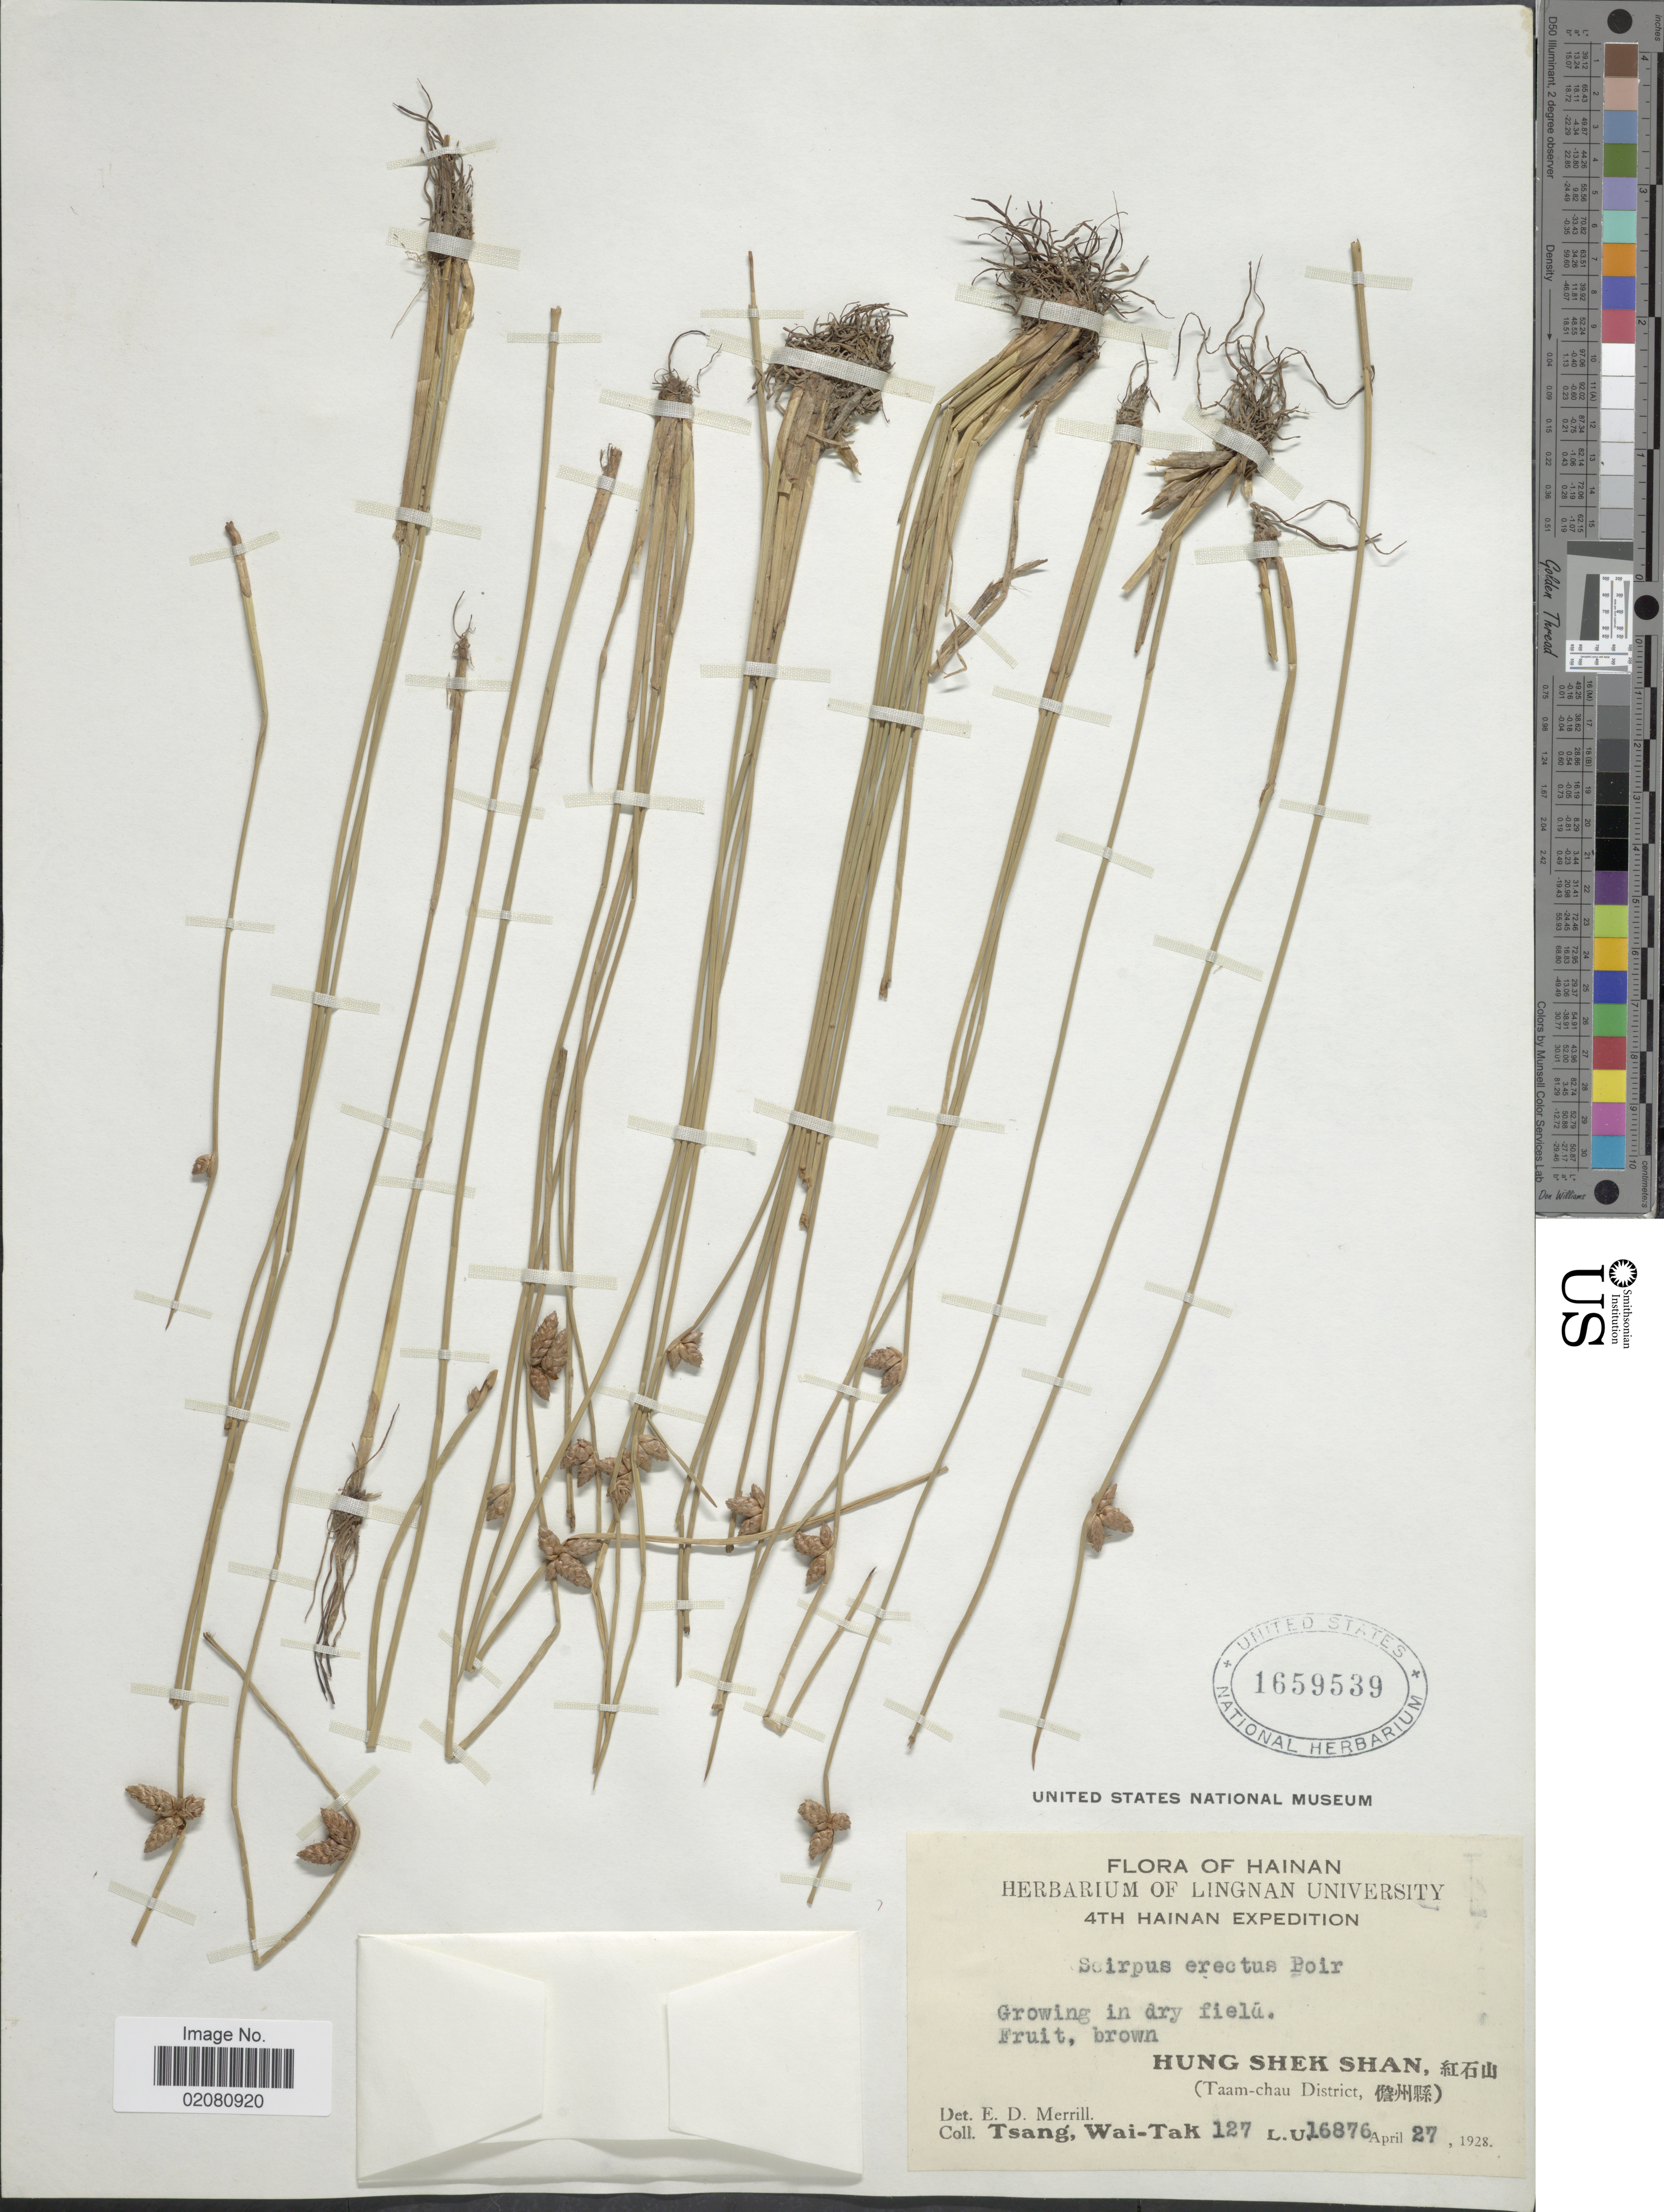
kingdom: Plantae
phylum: Tracheophyta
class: Liliopsida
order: Poales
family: Cyperaceae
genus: Schoenoplectus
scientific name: Schoenoplectus juncoides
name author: (Roxb.) Palla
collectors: W. T. Tsang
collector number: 127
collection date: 1928-04-27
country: China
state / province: Hainan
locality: Hung Shek Shan. (Taam-chau District)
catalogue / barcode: US 1659539